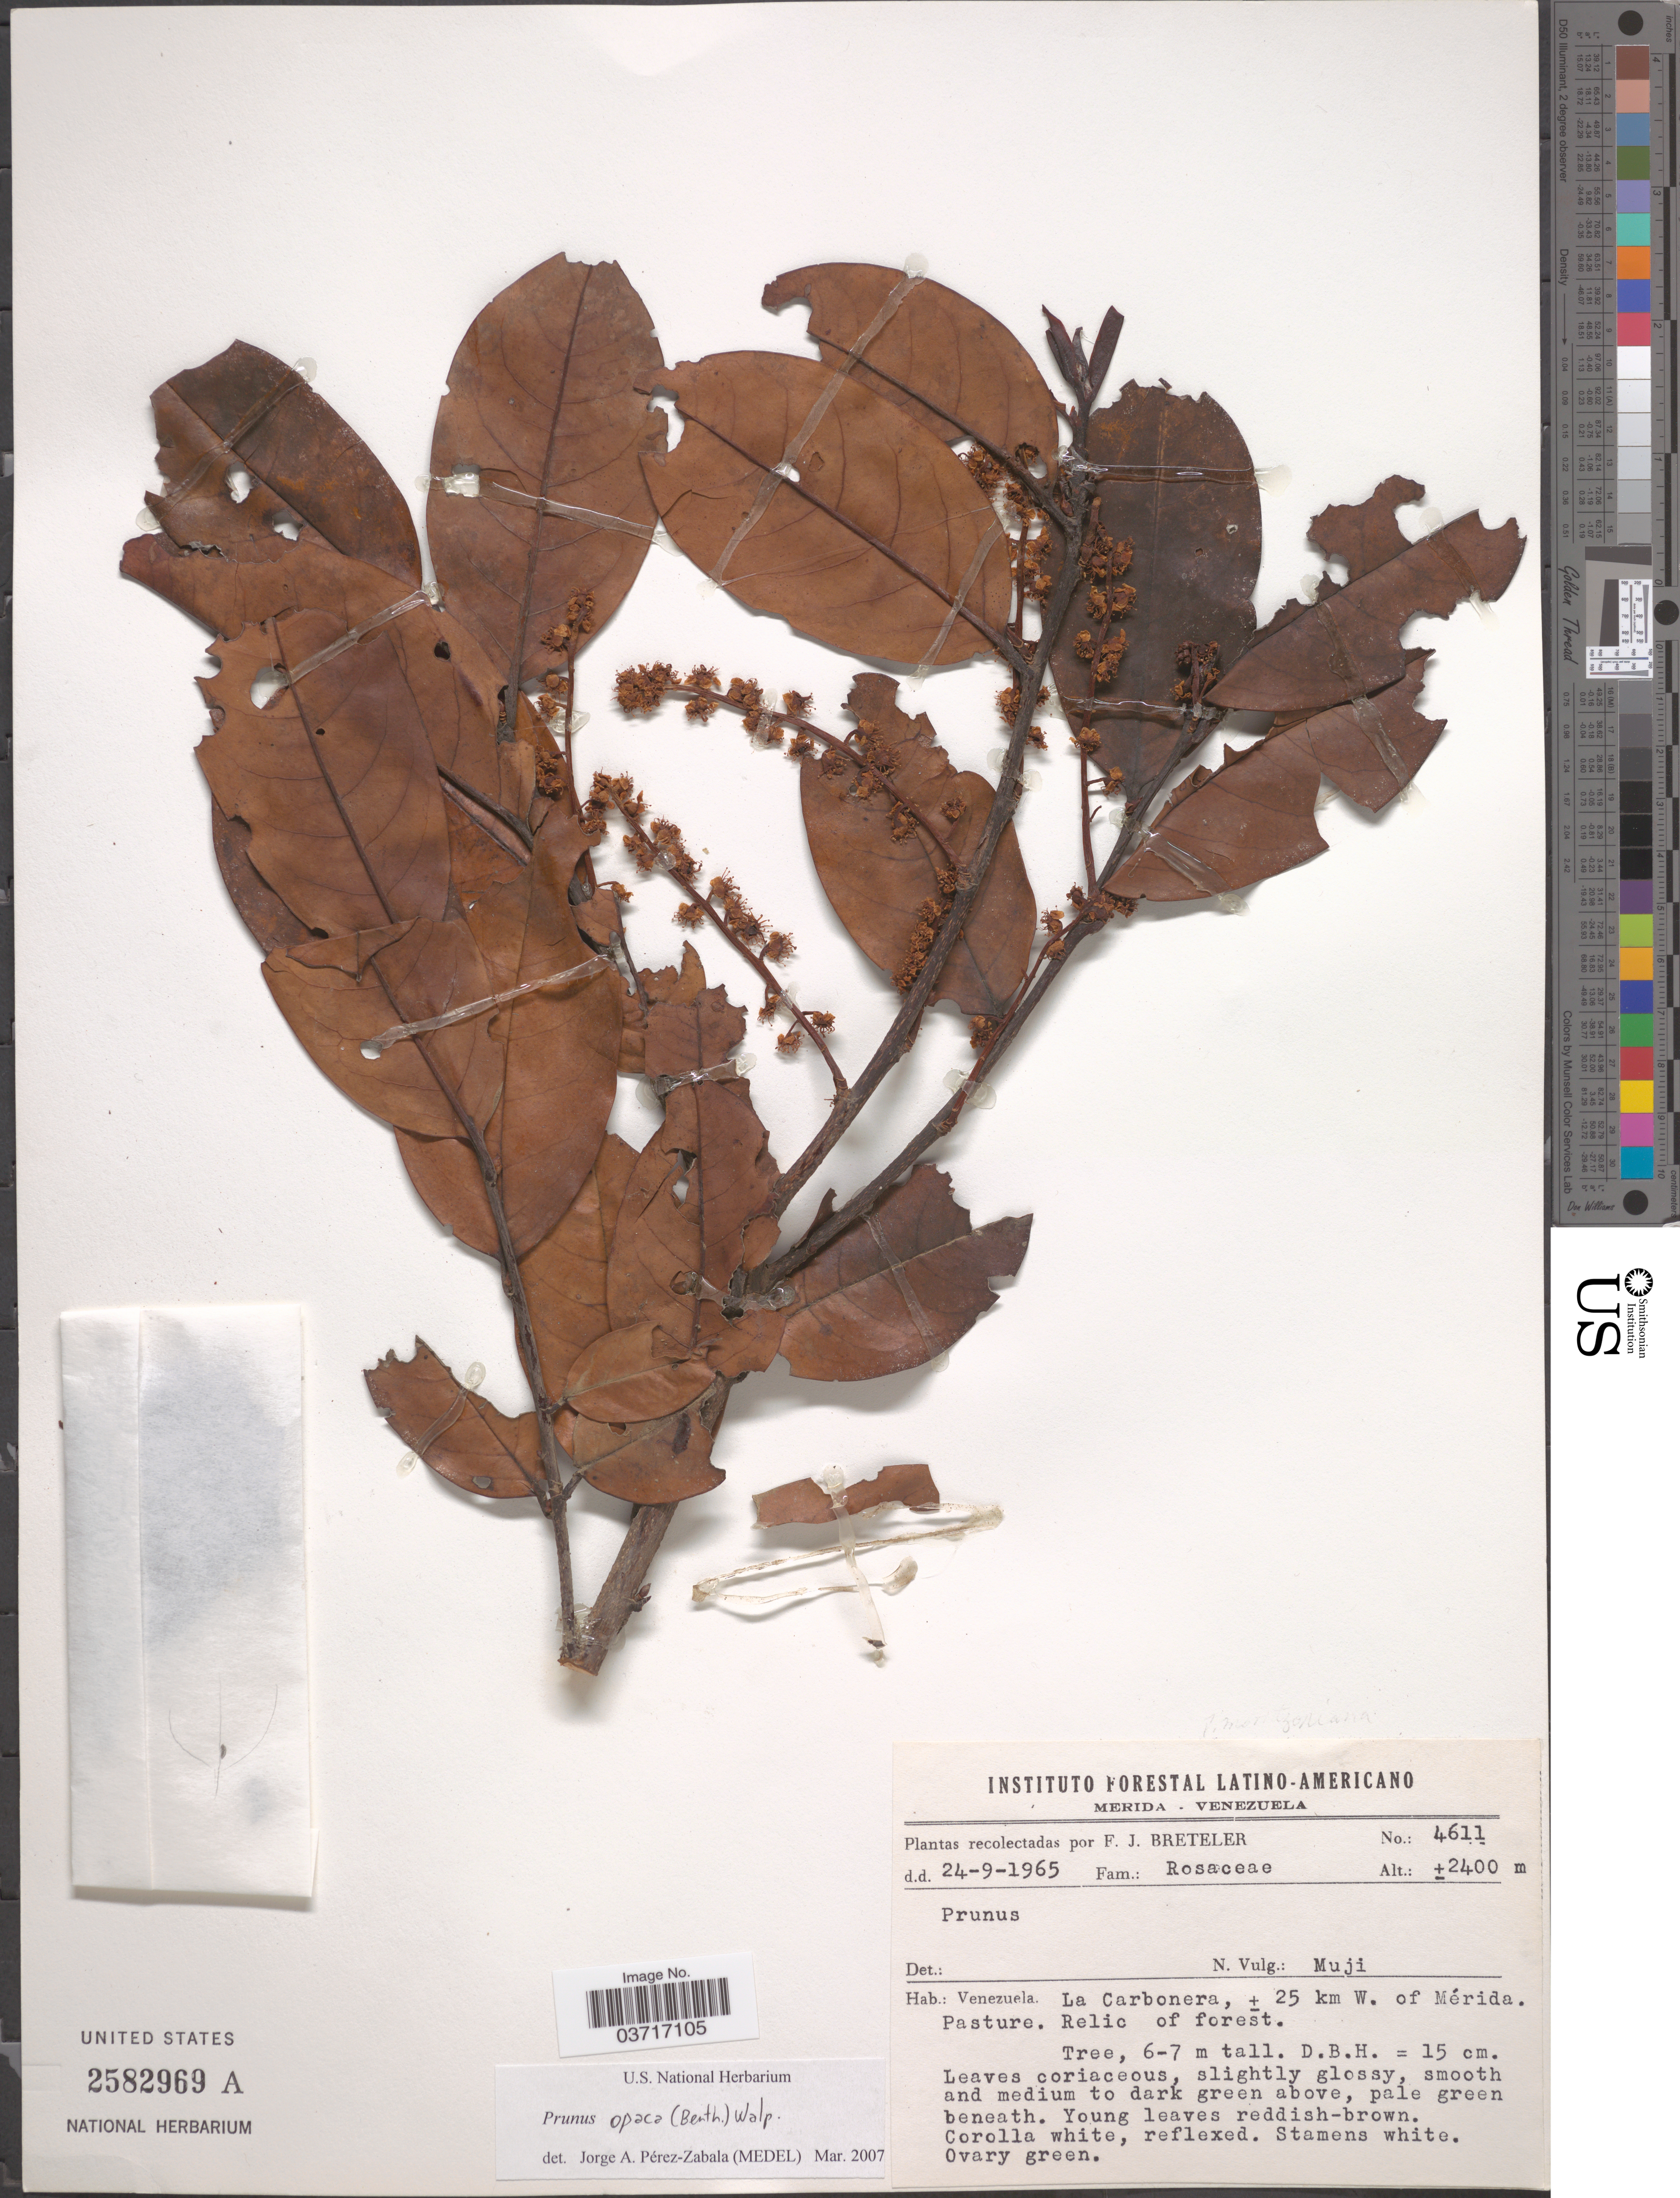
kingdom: Plantae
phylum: Tracheophyta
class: Magnoliopsida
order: Rosales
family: Rosaceae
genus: Prunus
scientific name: Prunus opaca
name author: (Benth.) Walp.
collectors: F. J. Breteler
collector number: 4611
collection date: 1965-09-24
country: Venezuela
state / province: Merida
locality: La Carbonera, ± 25 km W. of Mérida.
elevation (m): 2400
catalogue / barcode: US 2582969A